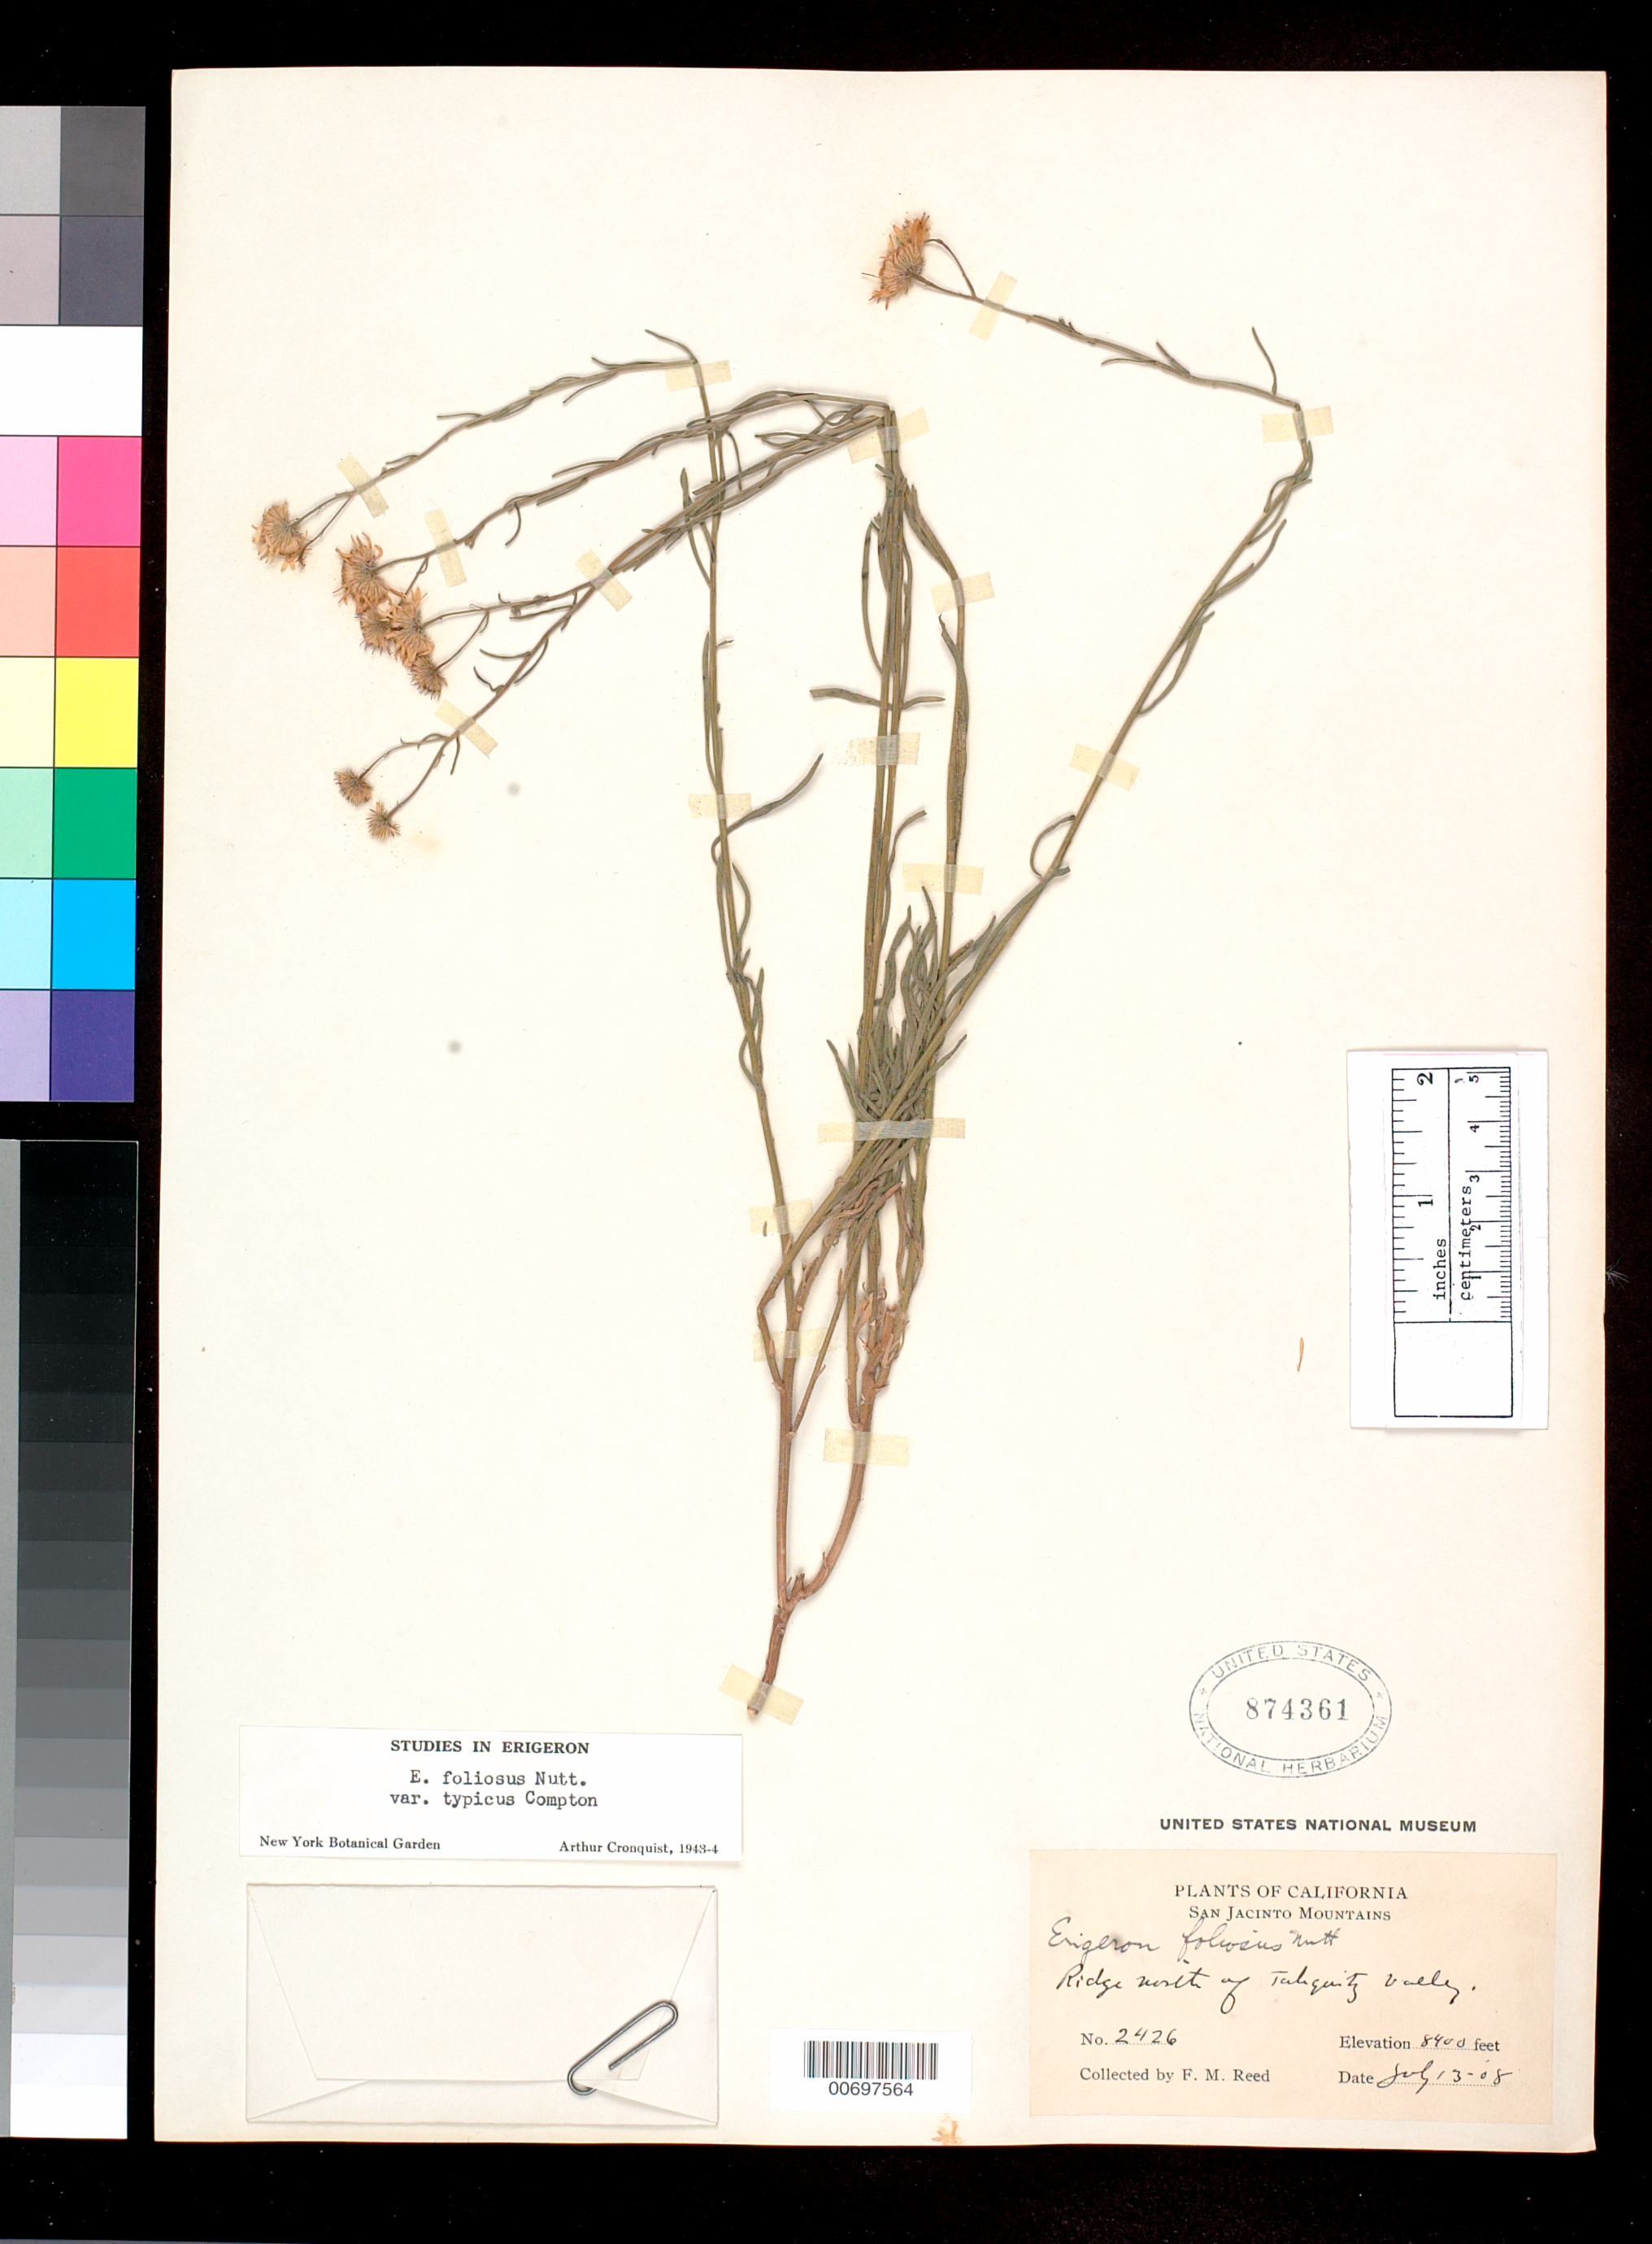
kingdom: Plantae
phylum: Tracheophyta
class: Magnoliopsida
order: Asterales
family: Asteraceae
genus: Erigeron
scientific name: Erigeron foliosus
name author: Nutt.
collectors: F. Reed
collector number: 2426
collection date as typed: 13 Jul 1908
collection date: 1908-07-13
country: United States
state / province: California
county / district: Riverside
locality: San Jacinto Mts., ridge north of Tahquitz Valley.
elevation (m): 2560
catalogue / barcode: US 874361